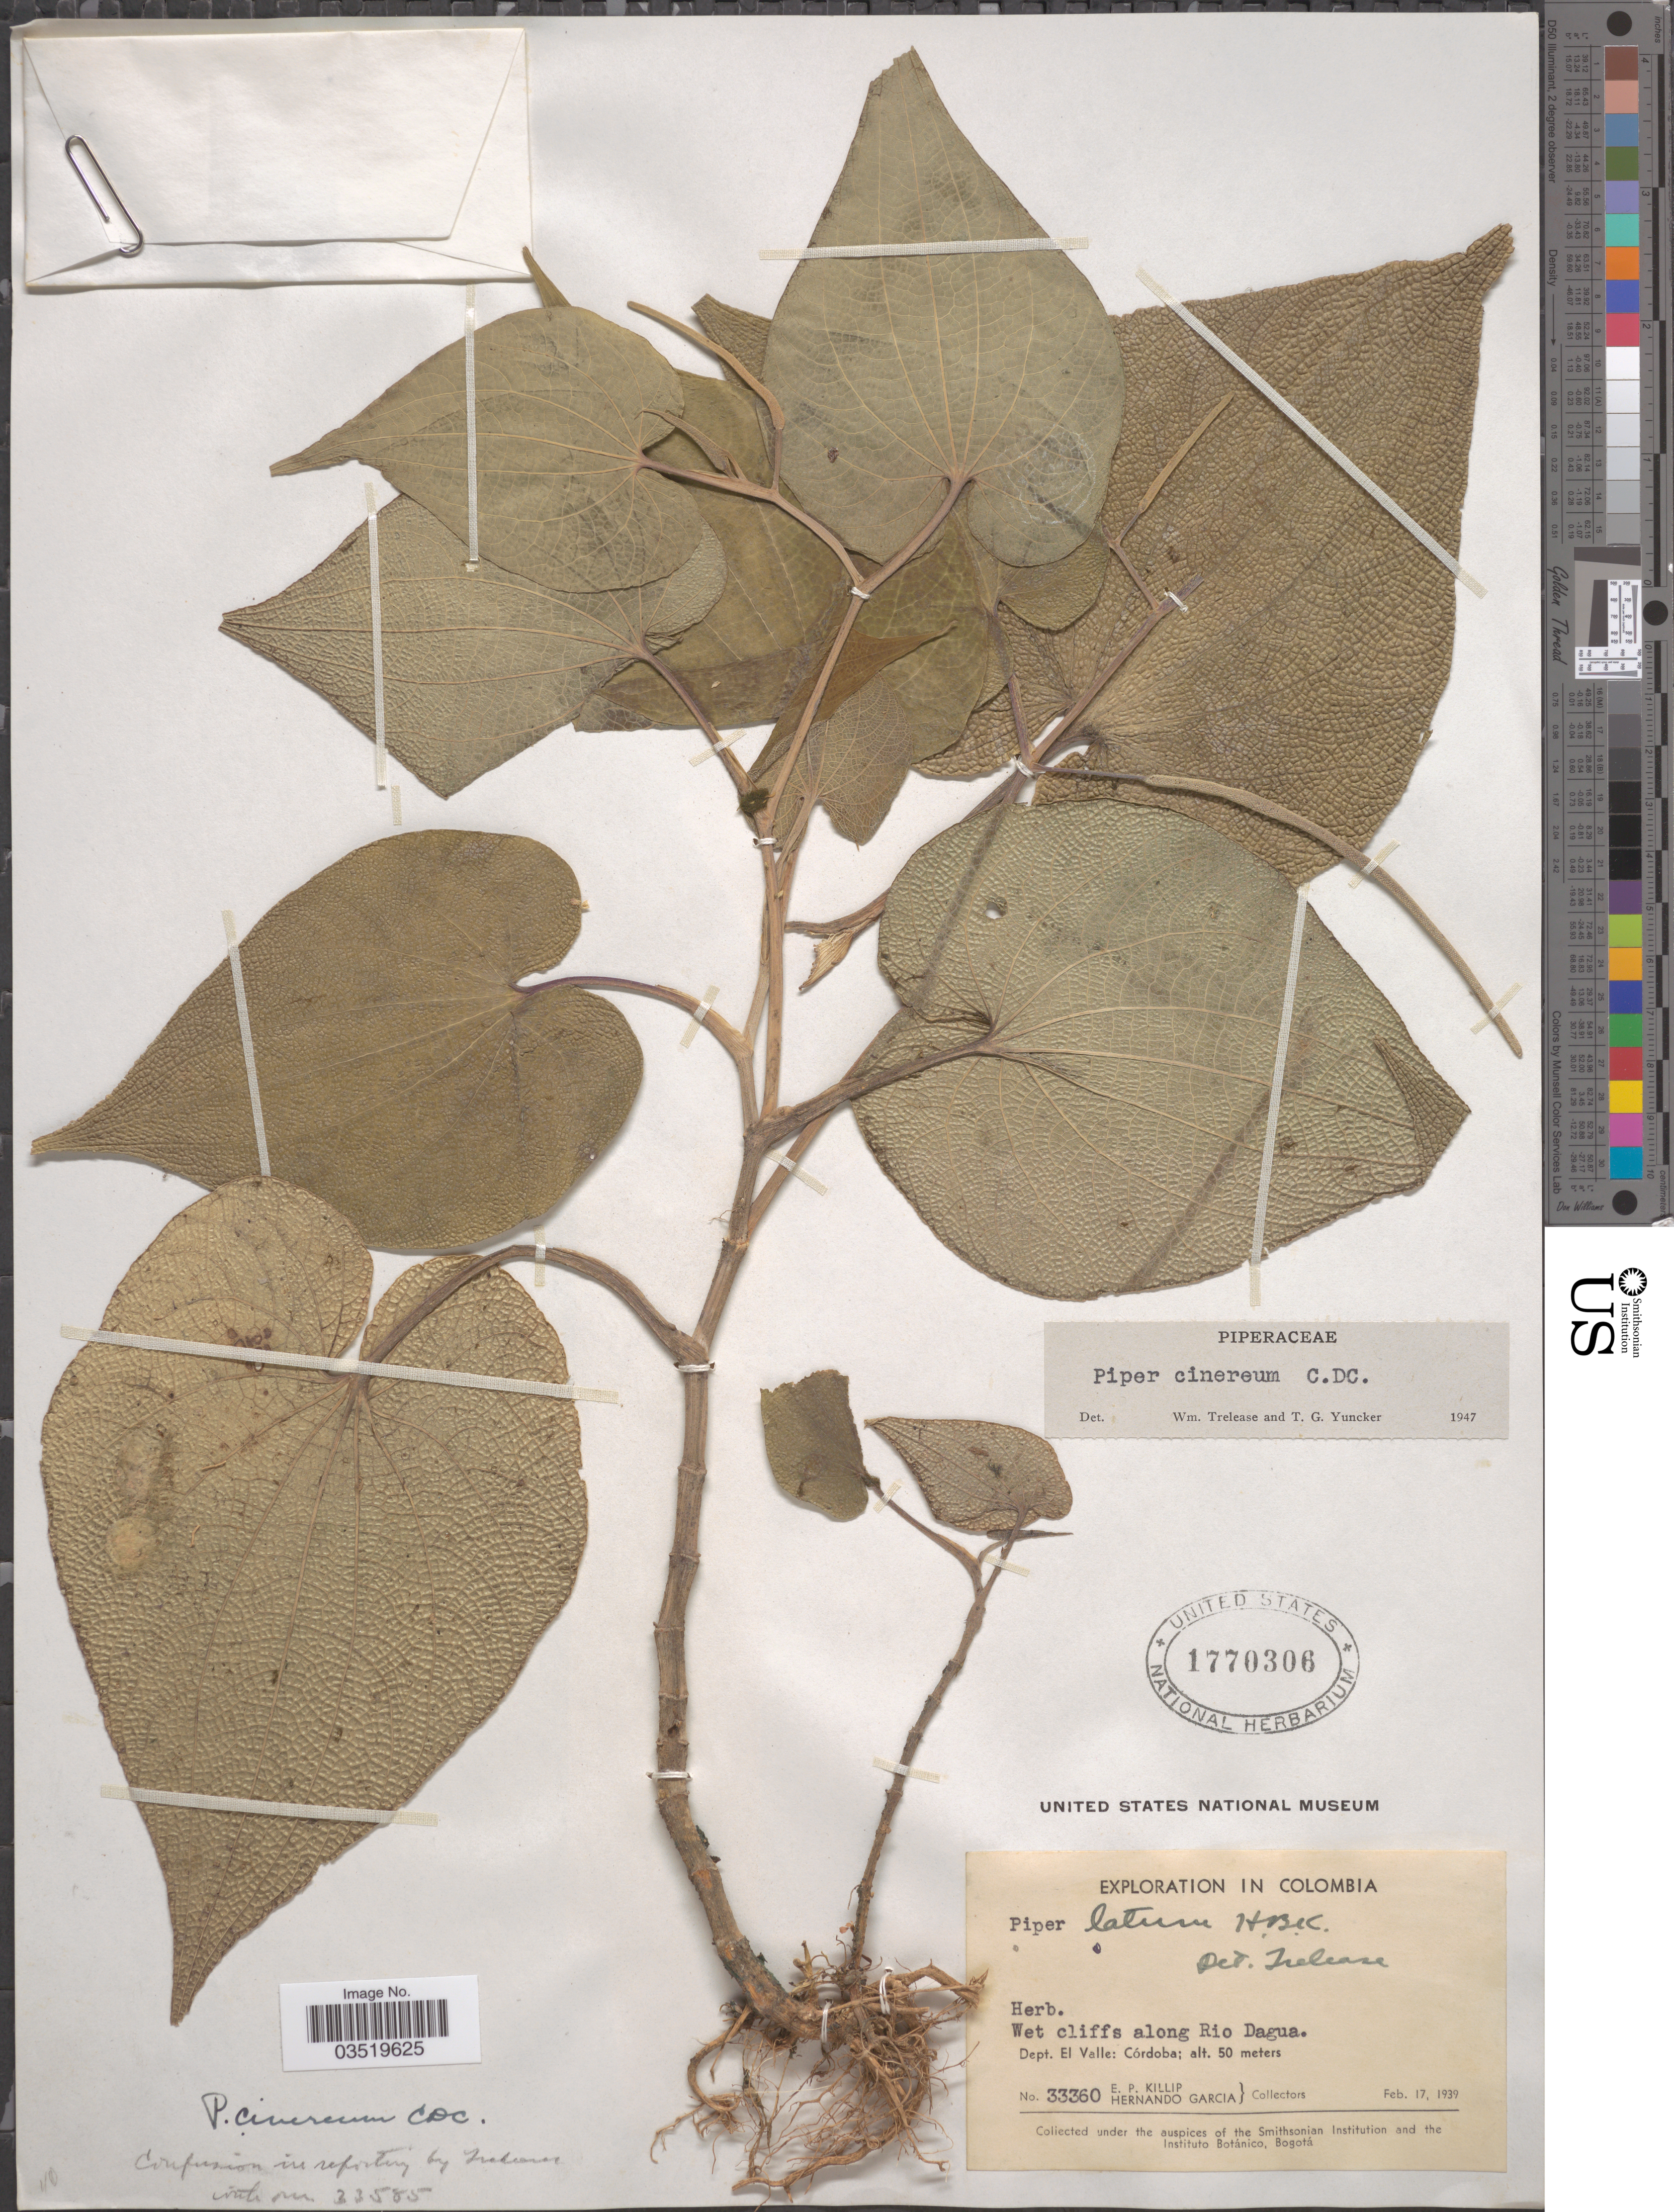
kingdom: Plantae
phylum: Tracheophyta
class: Magnoliopsida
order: Piperales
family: Piperaceae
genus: Piper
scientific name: Piper cinereum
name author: C. DC.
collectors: E. P. Killip & H. Garcia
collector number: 33360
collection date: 1939-02-17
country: Colombia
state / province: Valle del Cauca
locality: Along Rio Dagua. Dept. El Valle: Córdoba.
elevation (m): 50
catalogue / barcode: US 1770306